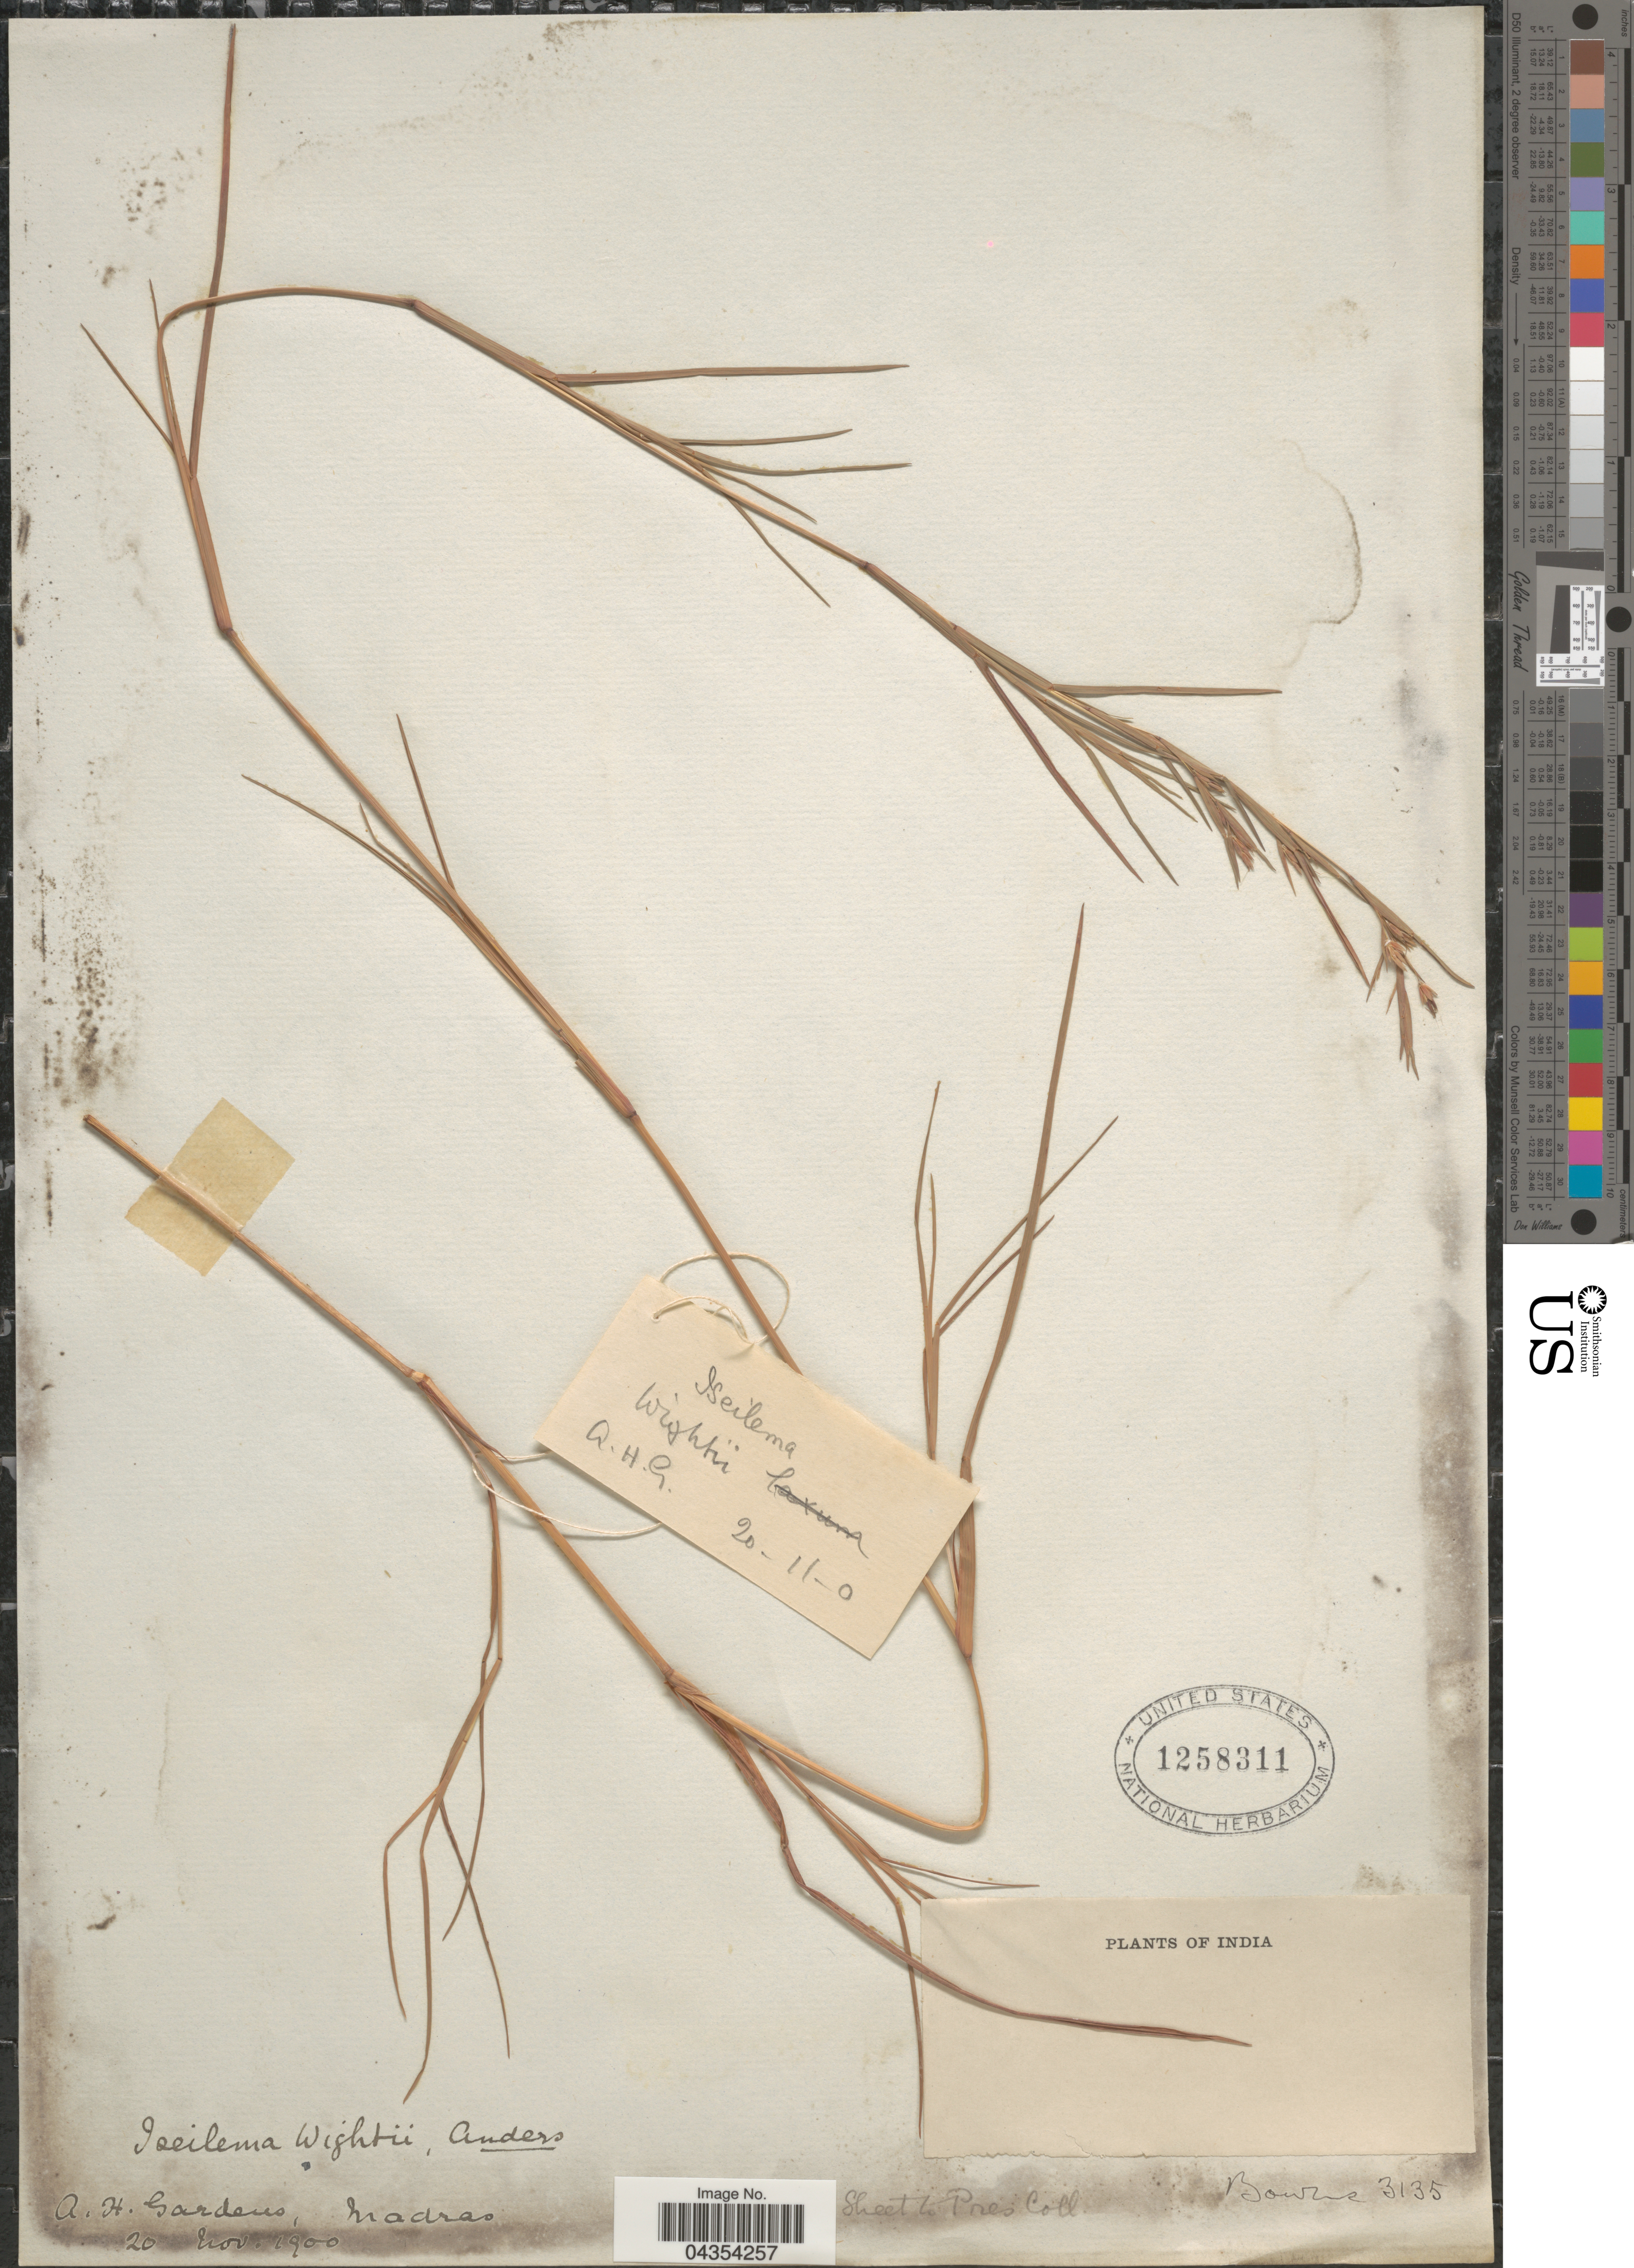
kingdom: Plantae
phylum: Tracheophyta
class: Liliopsida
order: Poales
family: Poaceae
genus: Iseilema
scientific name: Iseilema prostratum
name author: (L.) Andersson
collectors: -- Bourne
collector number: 3135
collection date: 1900-11-20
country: India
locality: A. H. Gardens, Madras.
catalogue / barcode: US 1258311